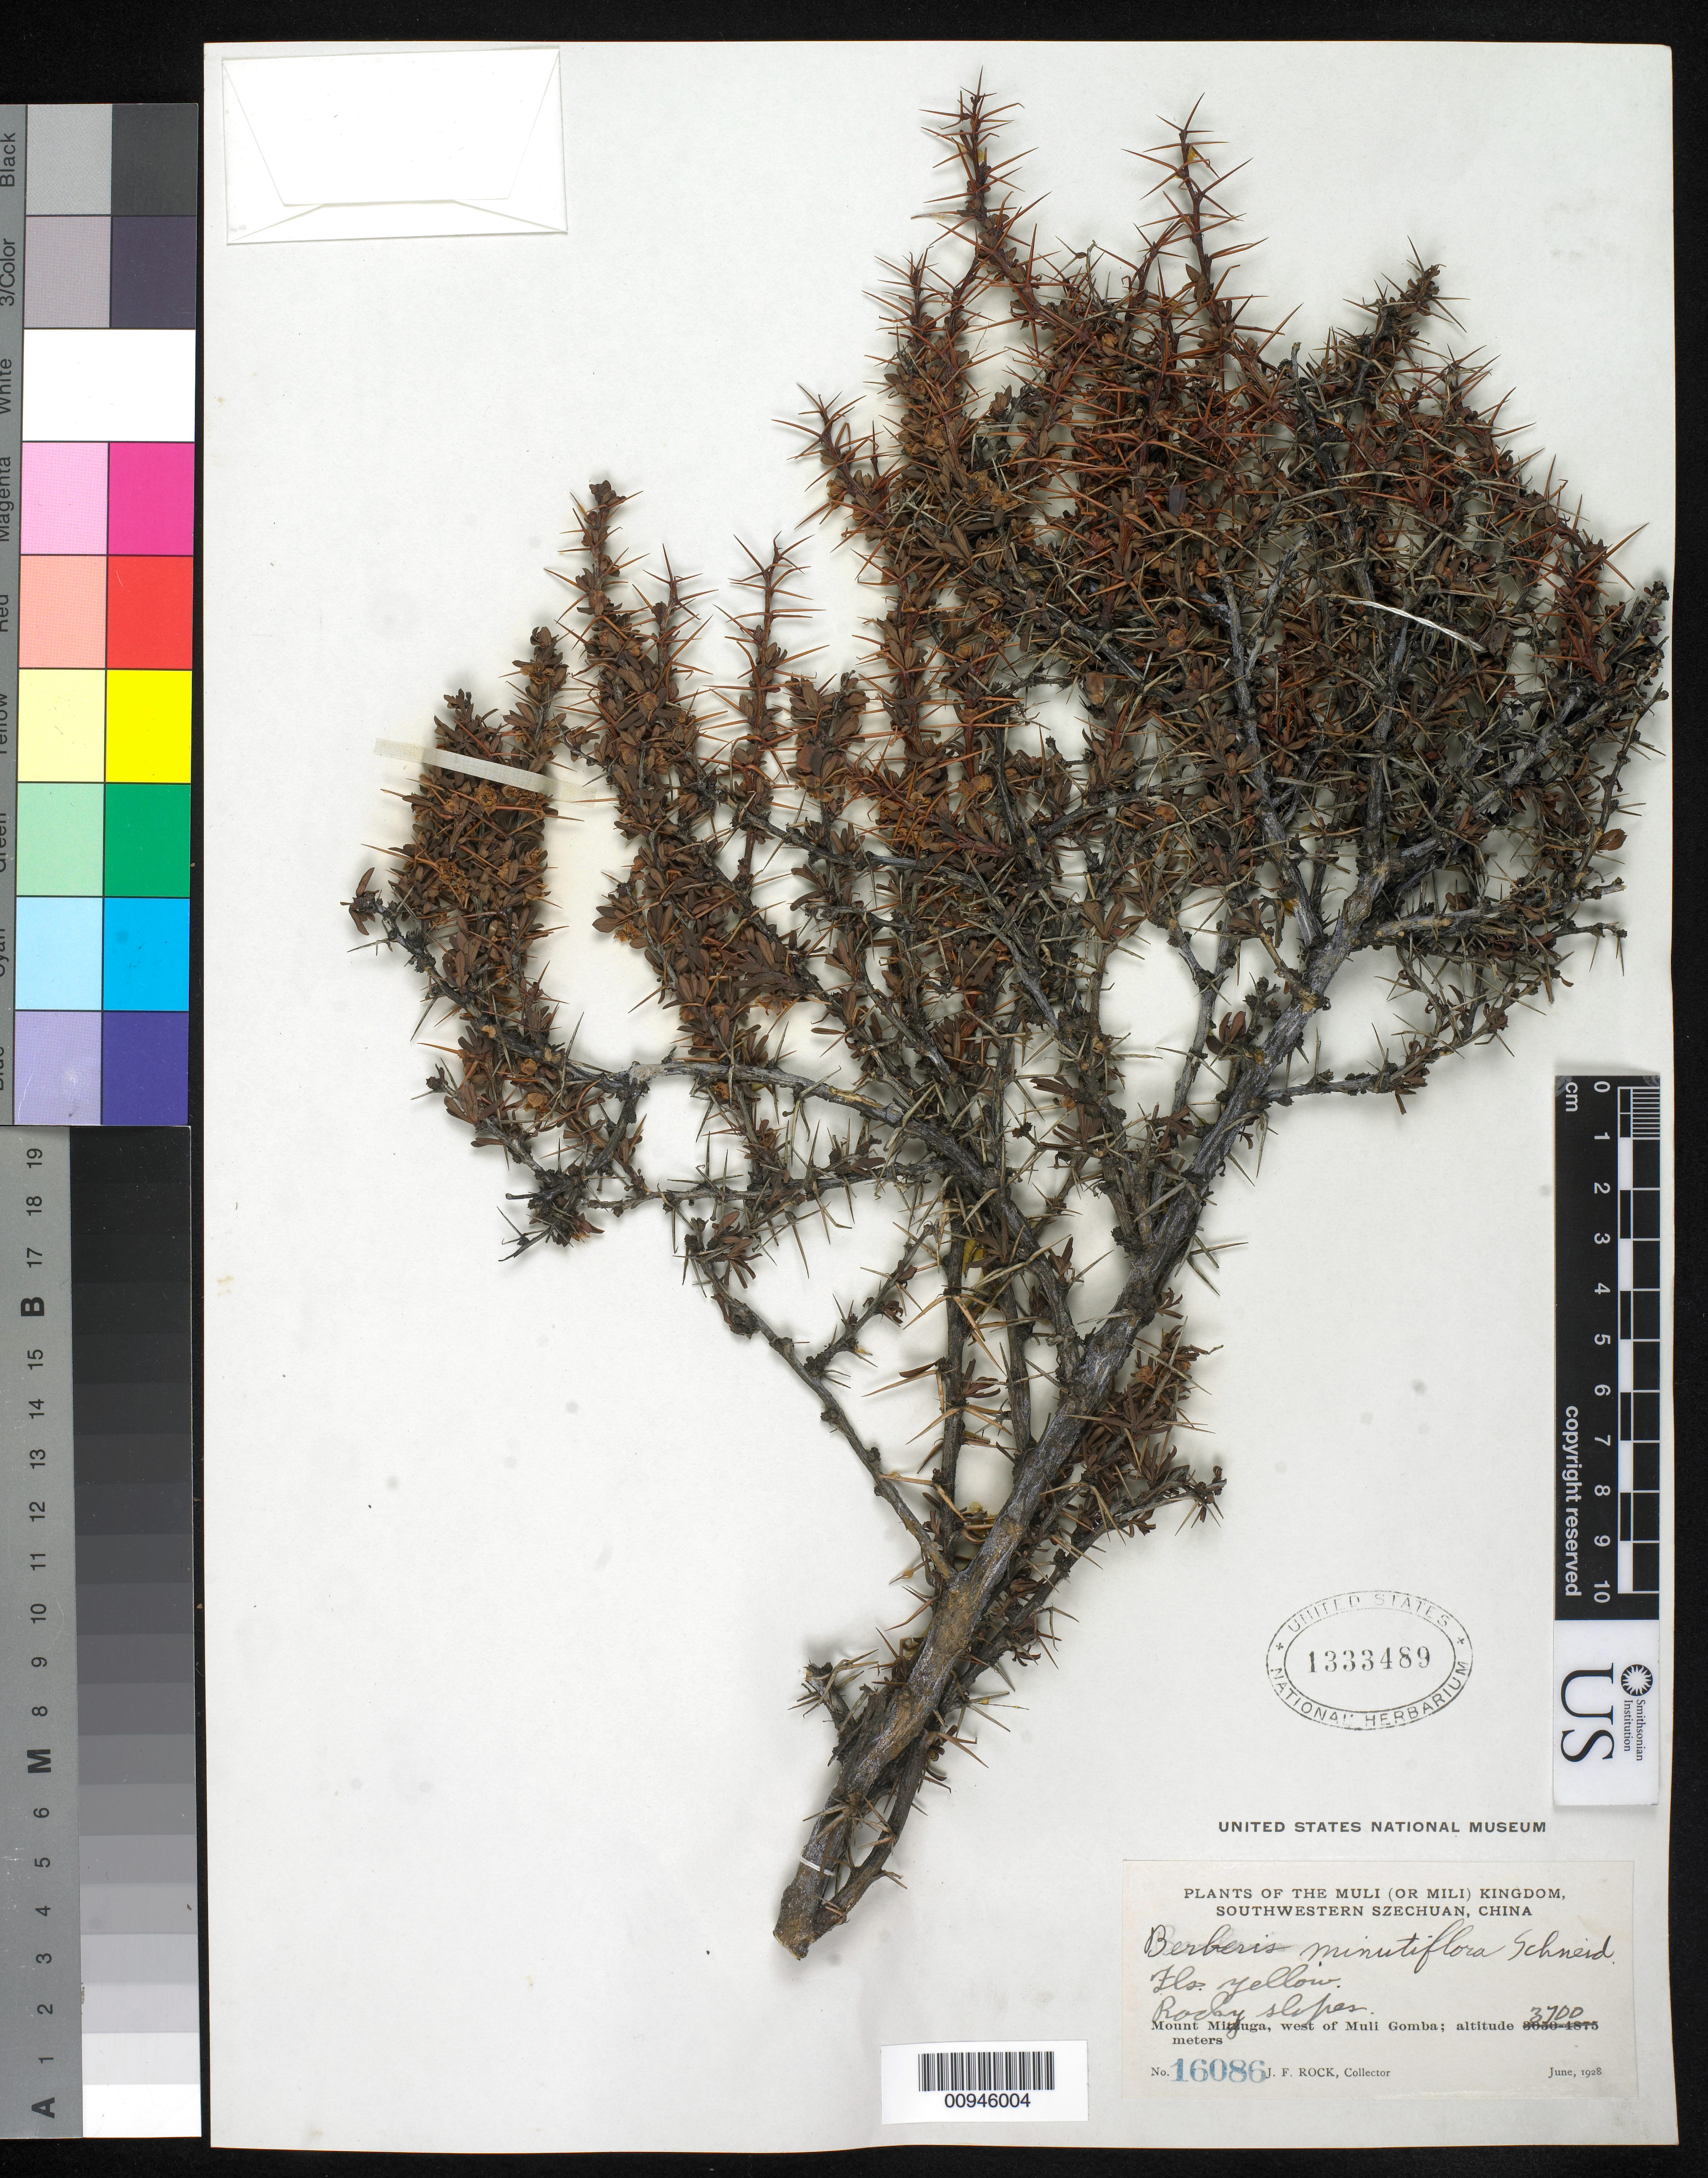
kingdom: Plantae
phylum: Tracheophyta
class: Magnoliopsida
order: Ranunculales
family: Berberidaceae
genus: Berberis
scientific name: Berberis minutiflora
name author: C.K. Schneid.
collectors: J. F. Rock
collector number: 16086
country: China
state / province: Sichuan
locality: Mount Mitauga, W of Muli Gomba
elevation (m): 3700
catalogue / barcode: US 1333489